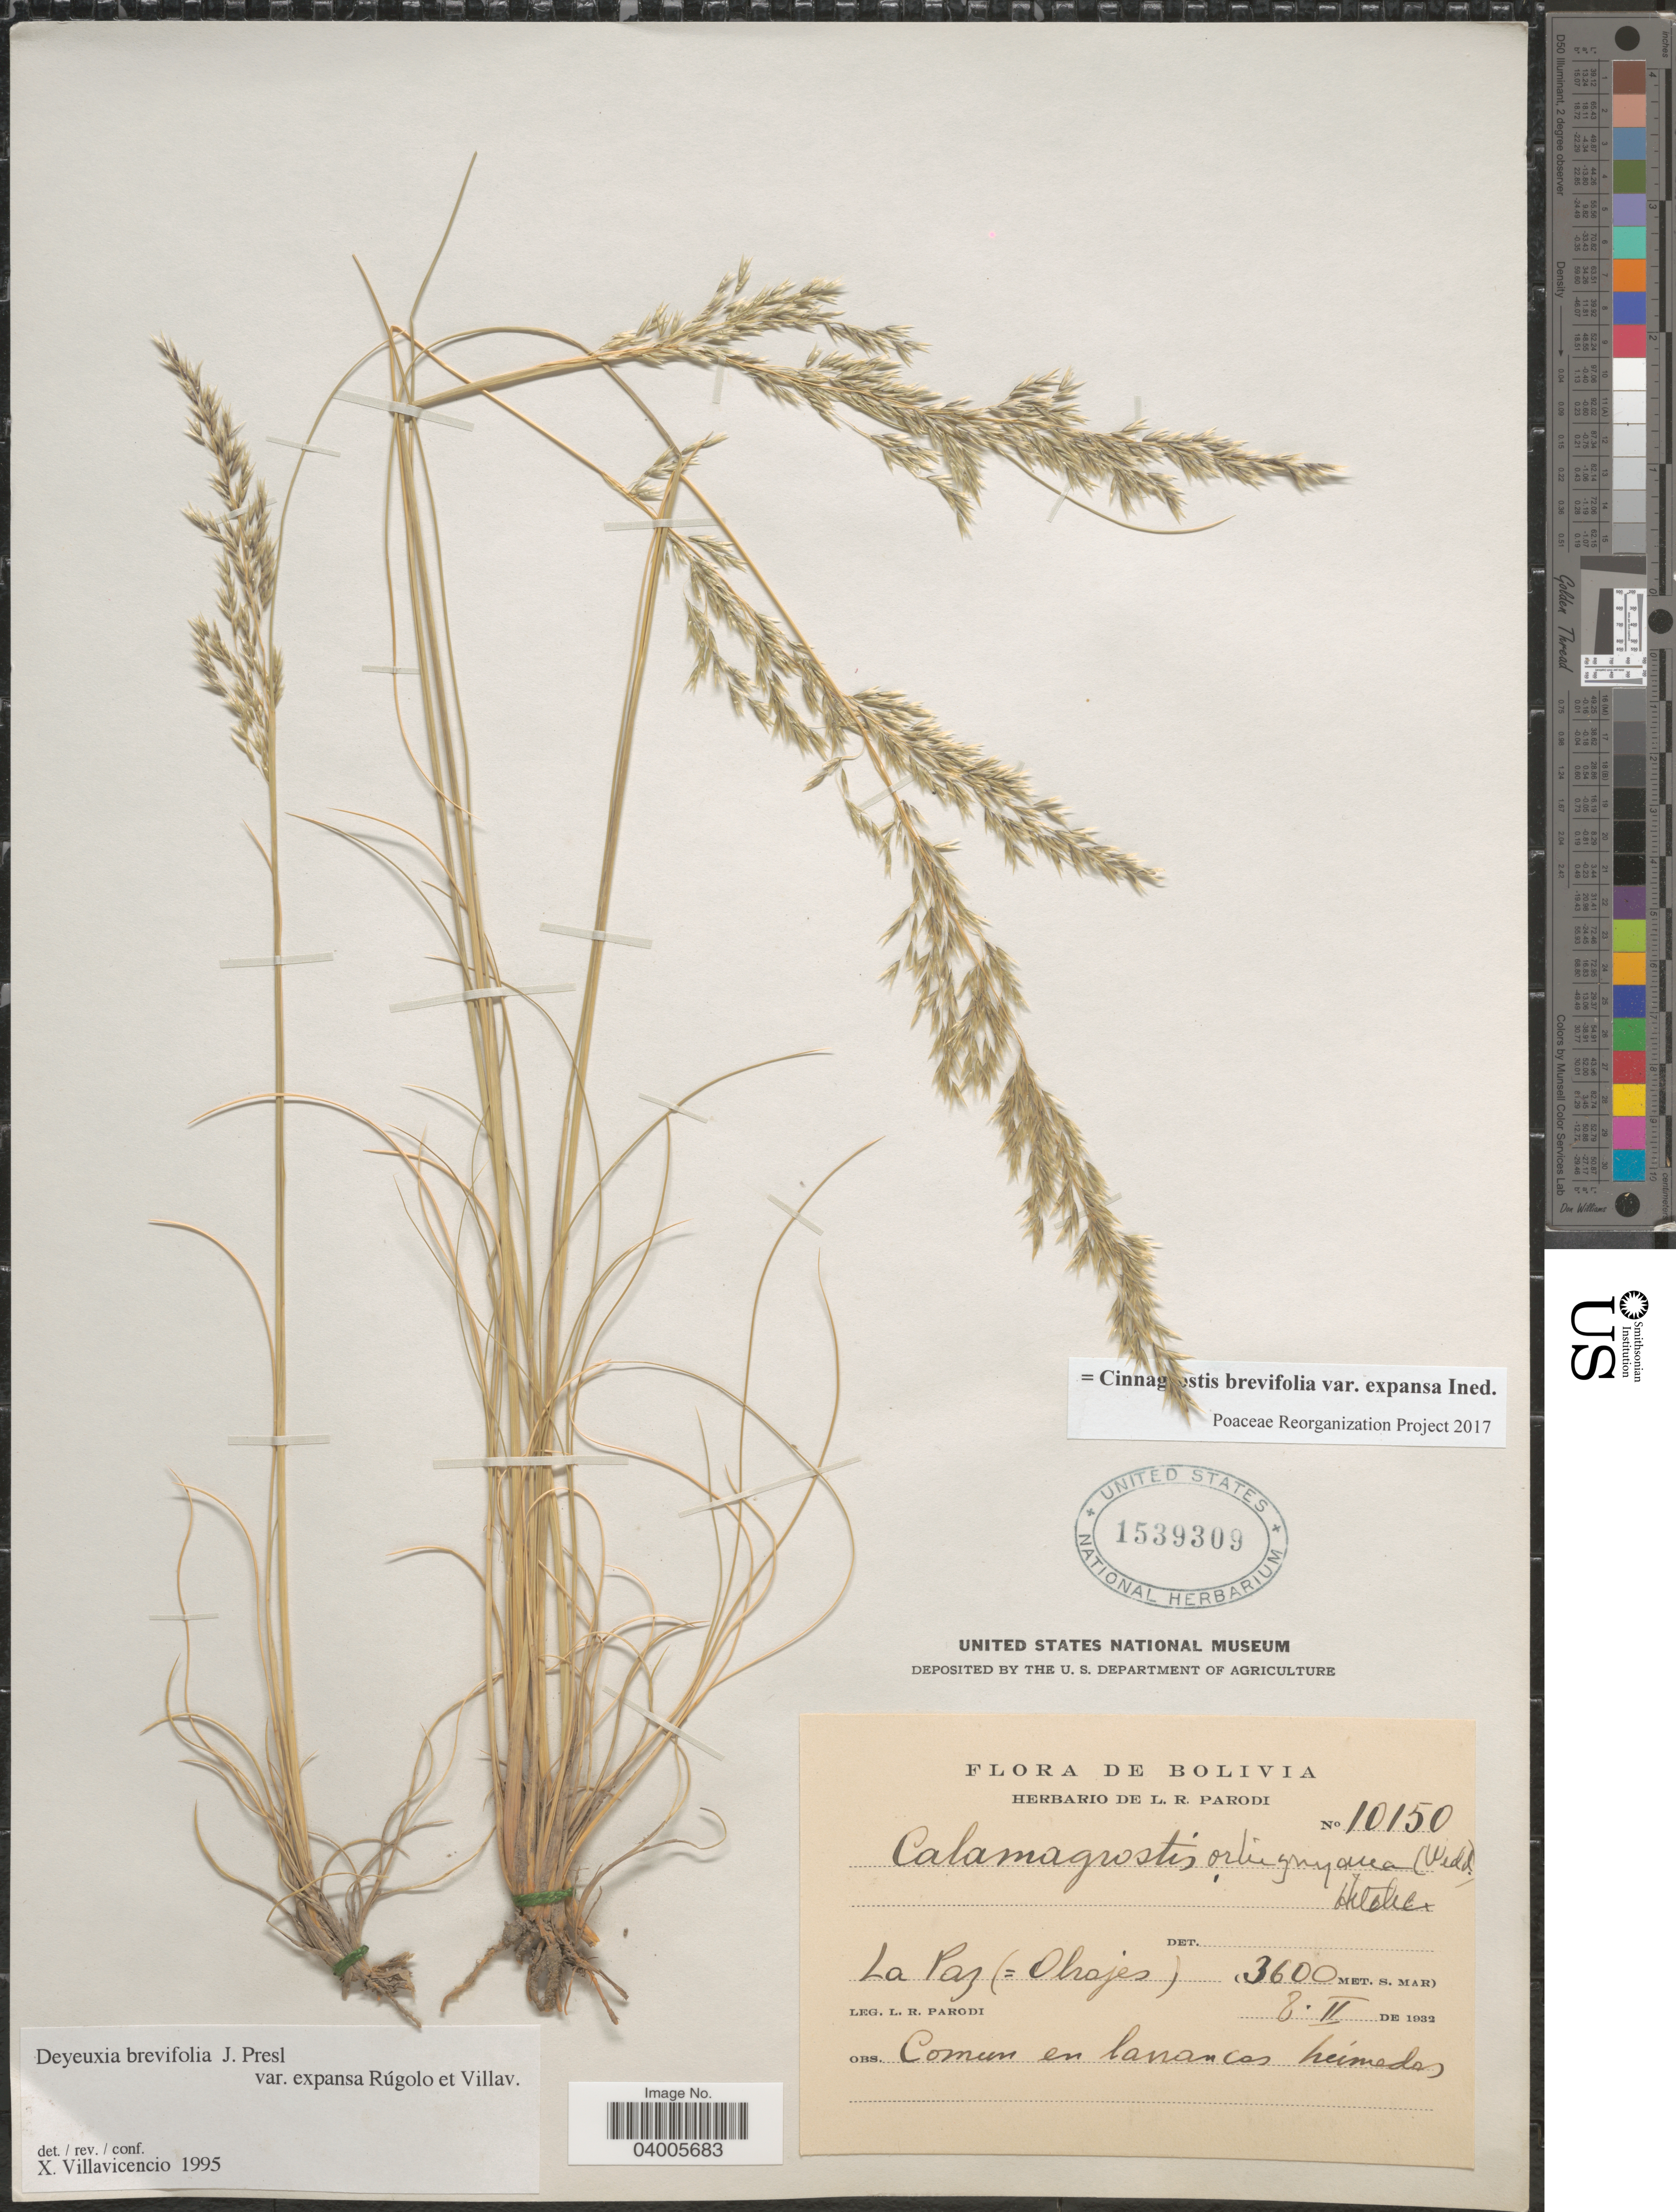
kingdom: Plantae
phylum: Tracheophyta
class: Liliopsida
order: Poales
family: Poaceae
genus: Cinnagrostis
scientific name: Cinnagrostis brevifolia var. expansa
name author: (Rúgolo & Villav.) P.M. Peterson et al.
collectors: L. R. Parodi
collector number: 10150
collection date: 1932-02-08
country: Bolivia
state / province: La Paz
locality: (Olrajes).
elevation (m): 3600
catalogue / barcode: US 1539309